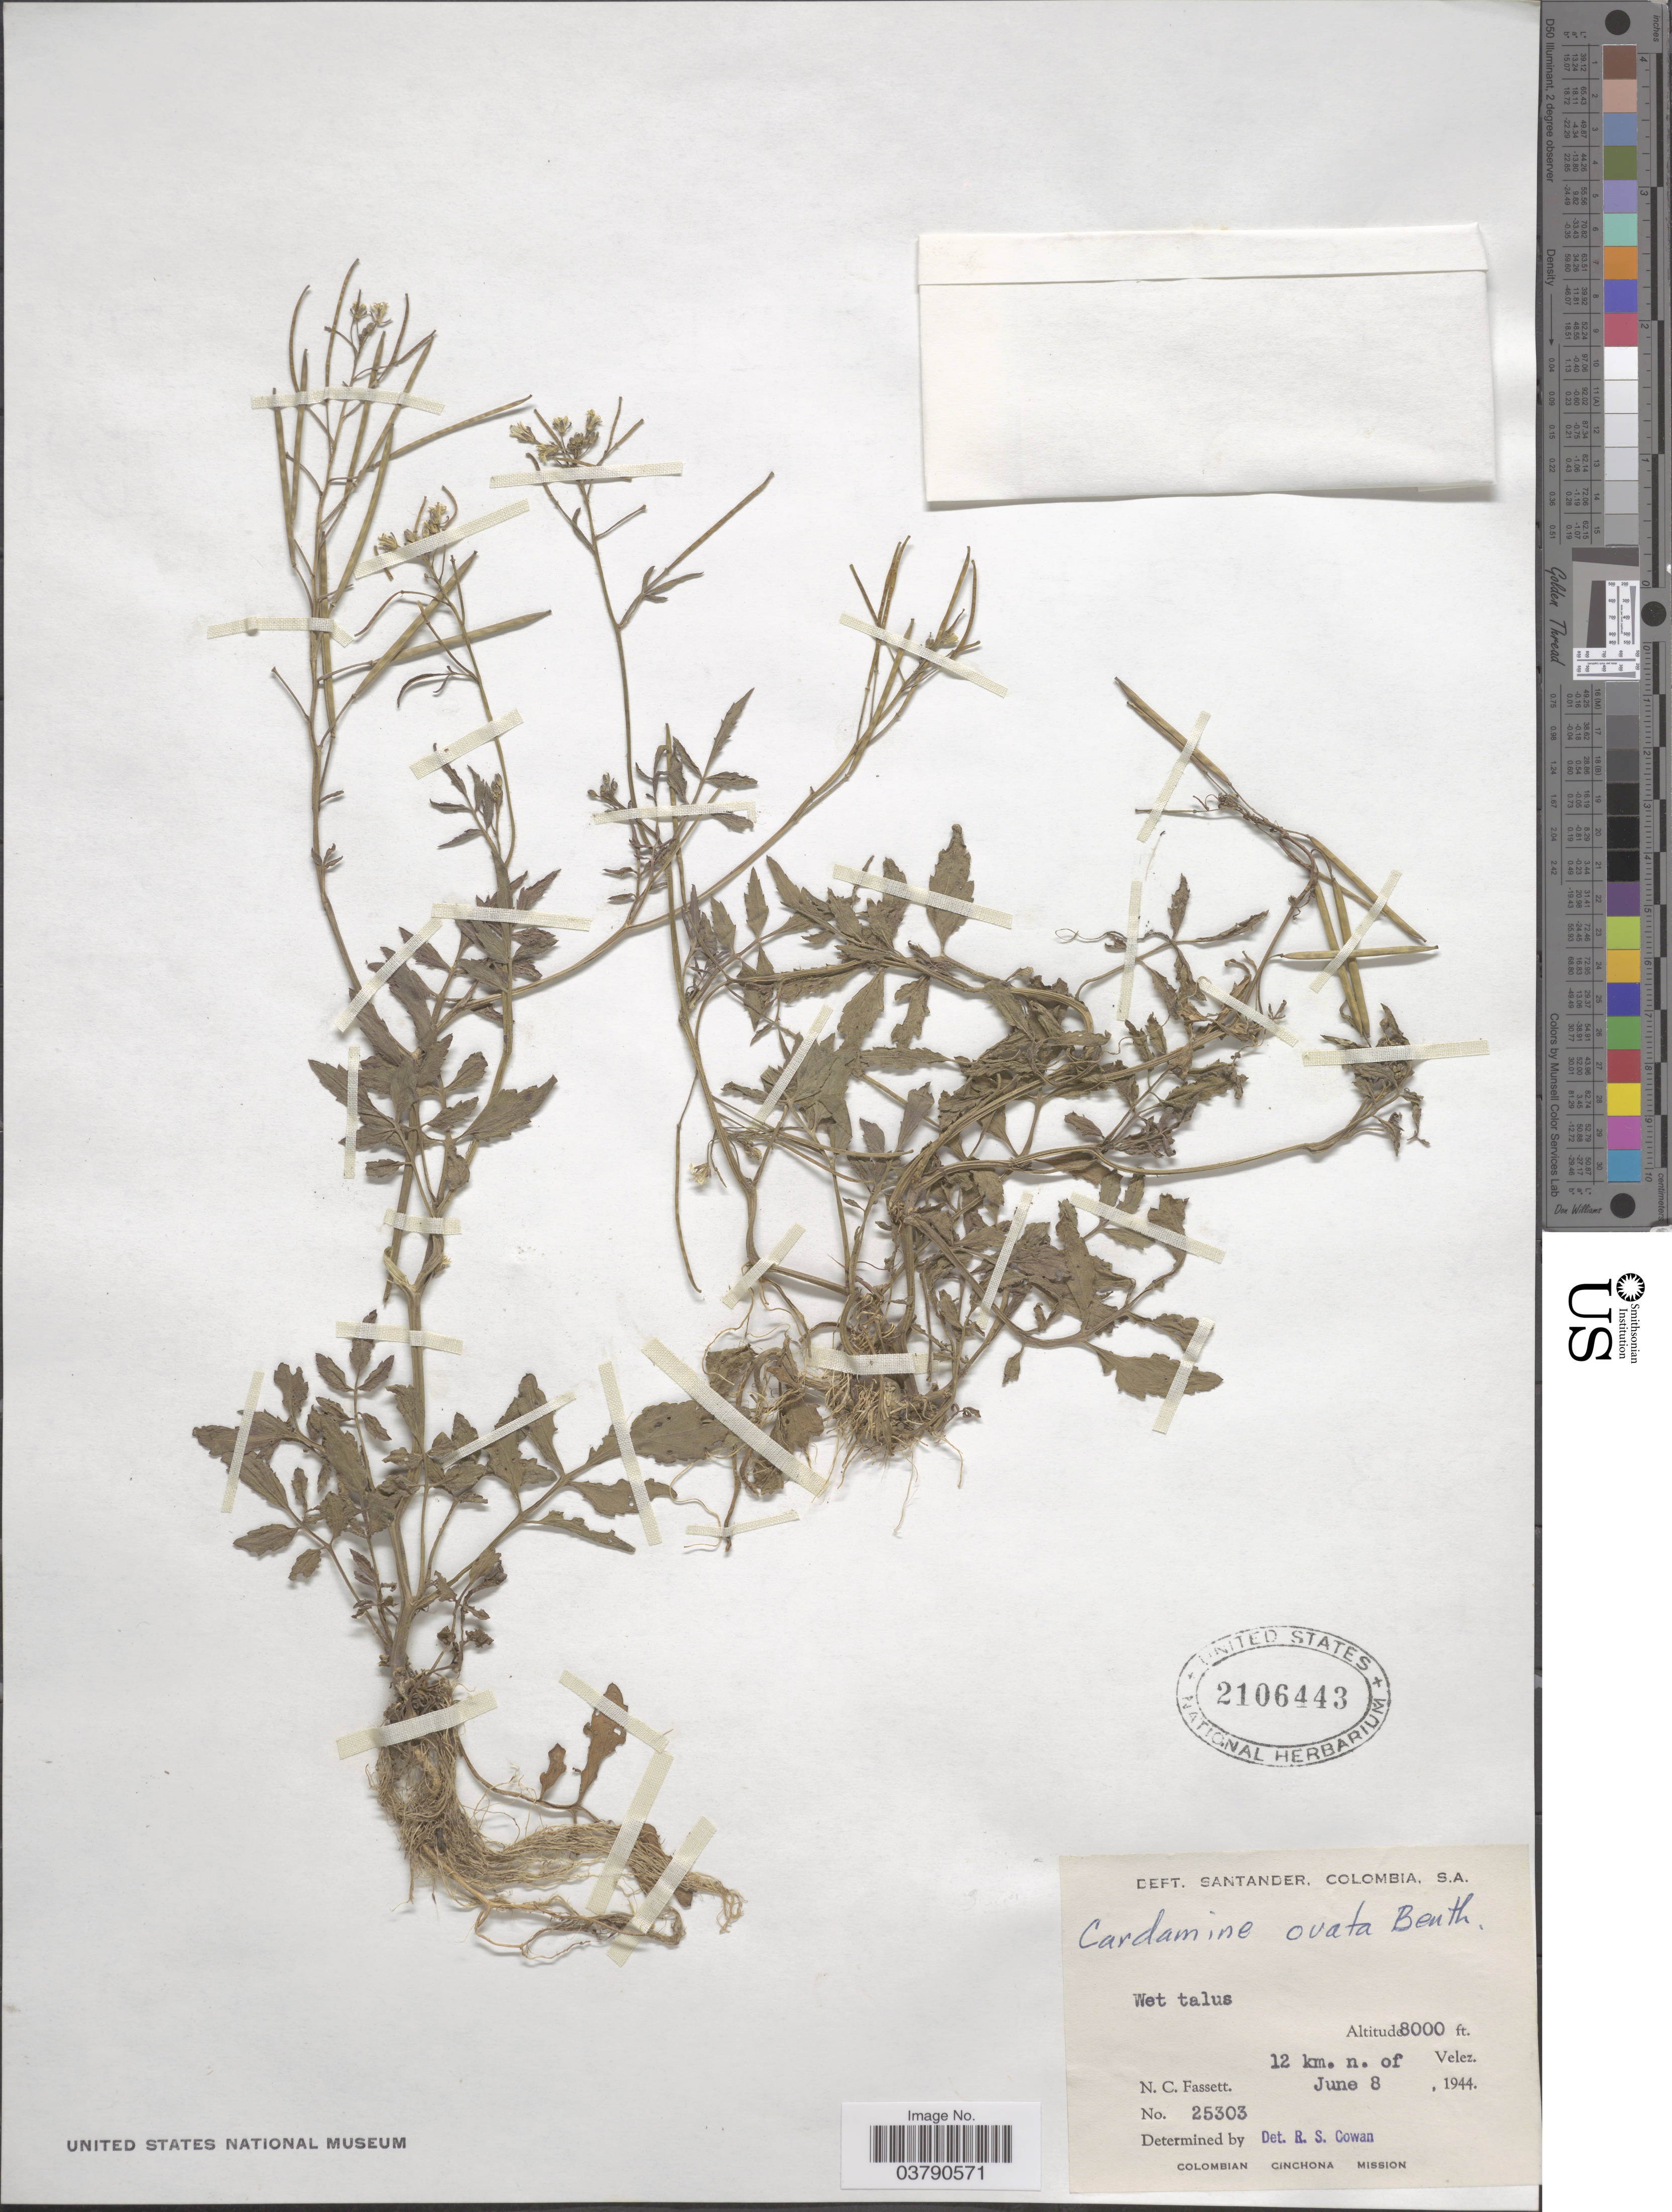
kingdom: Plantae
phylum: Tracheophyta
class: Magnoliopsida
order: Brassicales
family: Brassicaceae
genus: Cardamine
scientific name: Cardamine ovata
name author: Benth.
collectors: N. C. Fassett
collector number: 25303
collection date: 1944-06-08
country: Colombia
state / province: Santander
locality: Dept. Santander. 12 km. n. of Velez.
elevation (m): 2438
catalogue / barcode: US 2106443